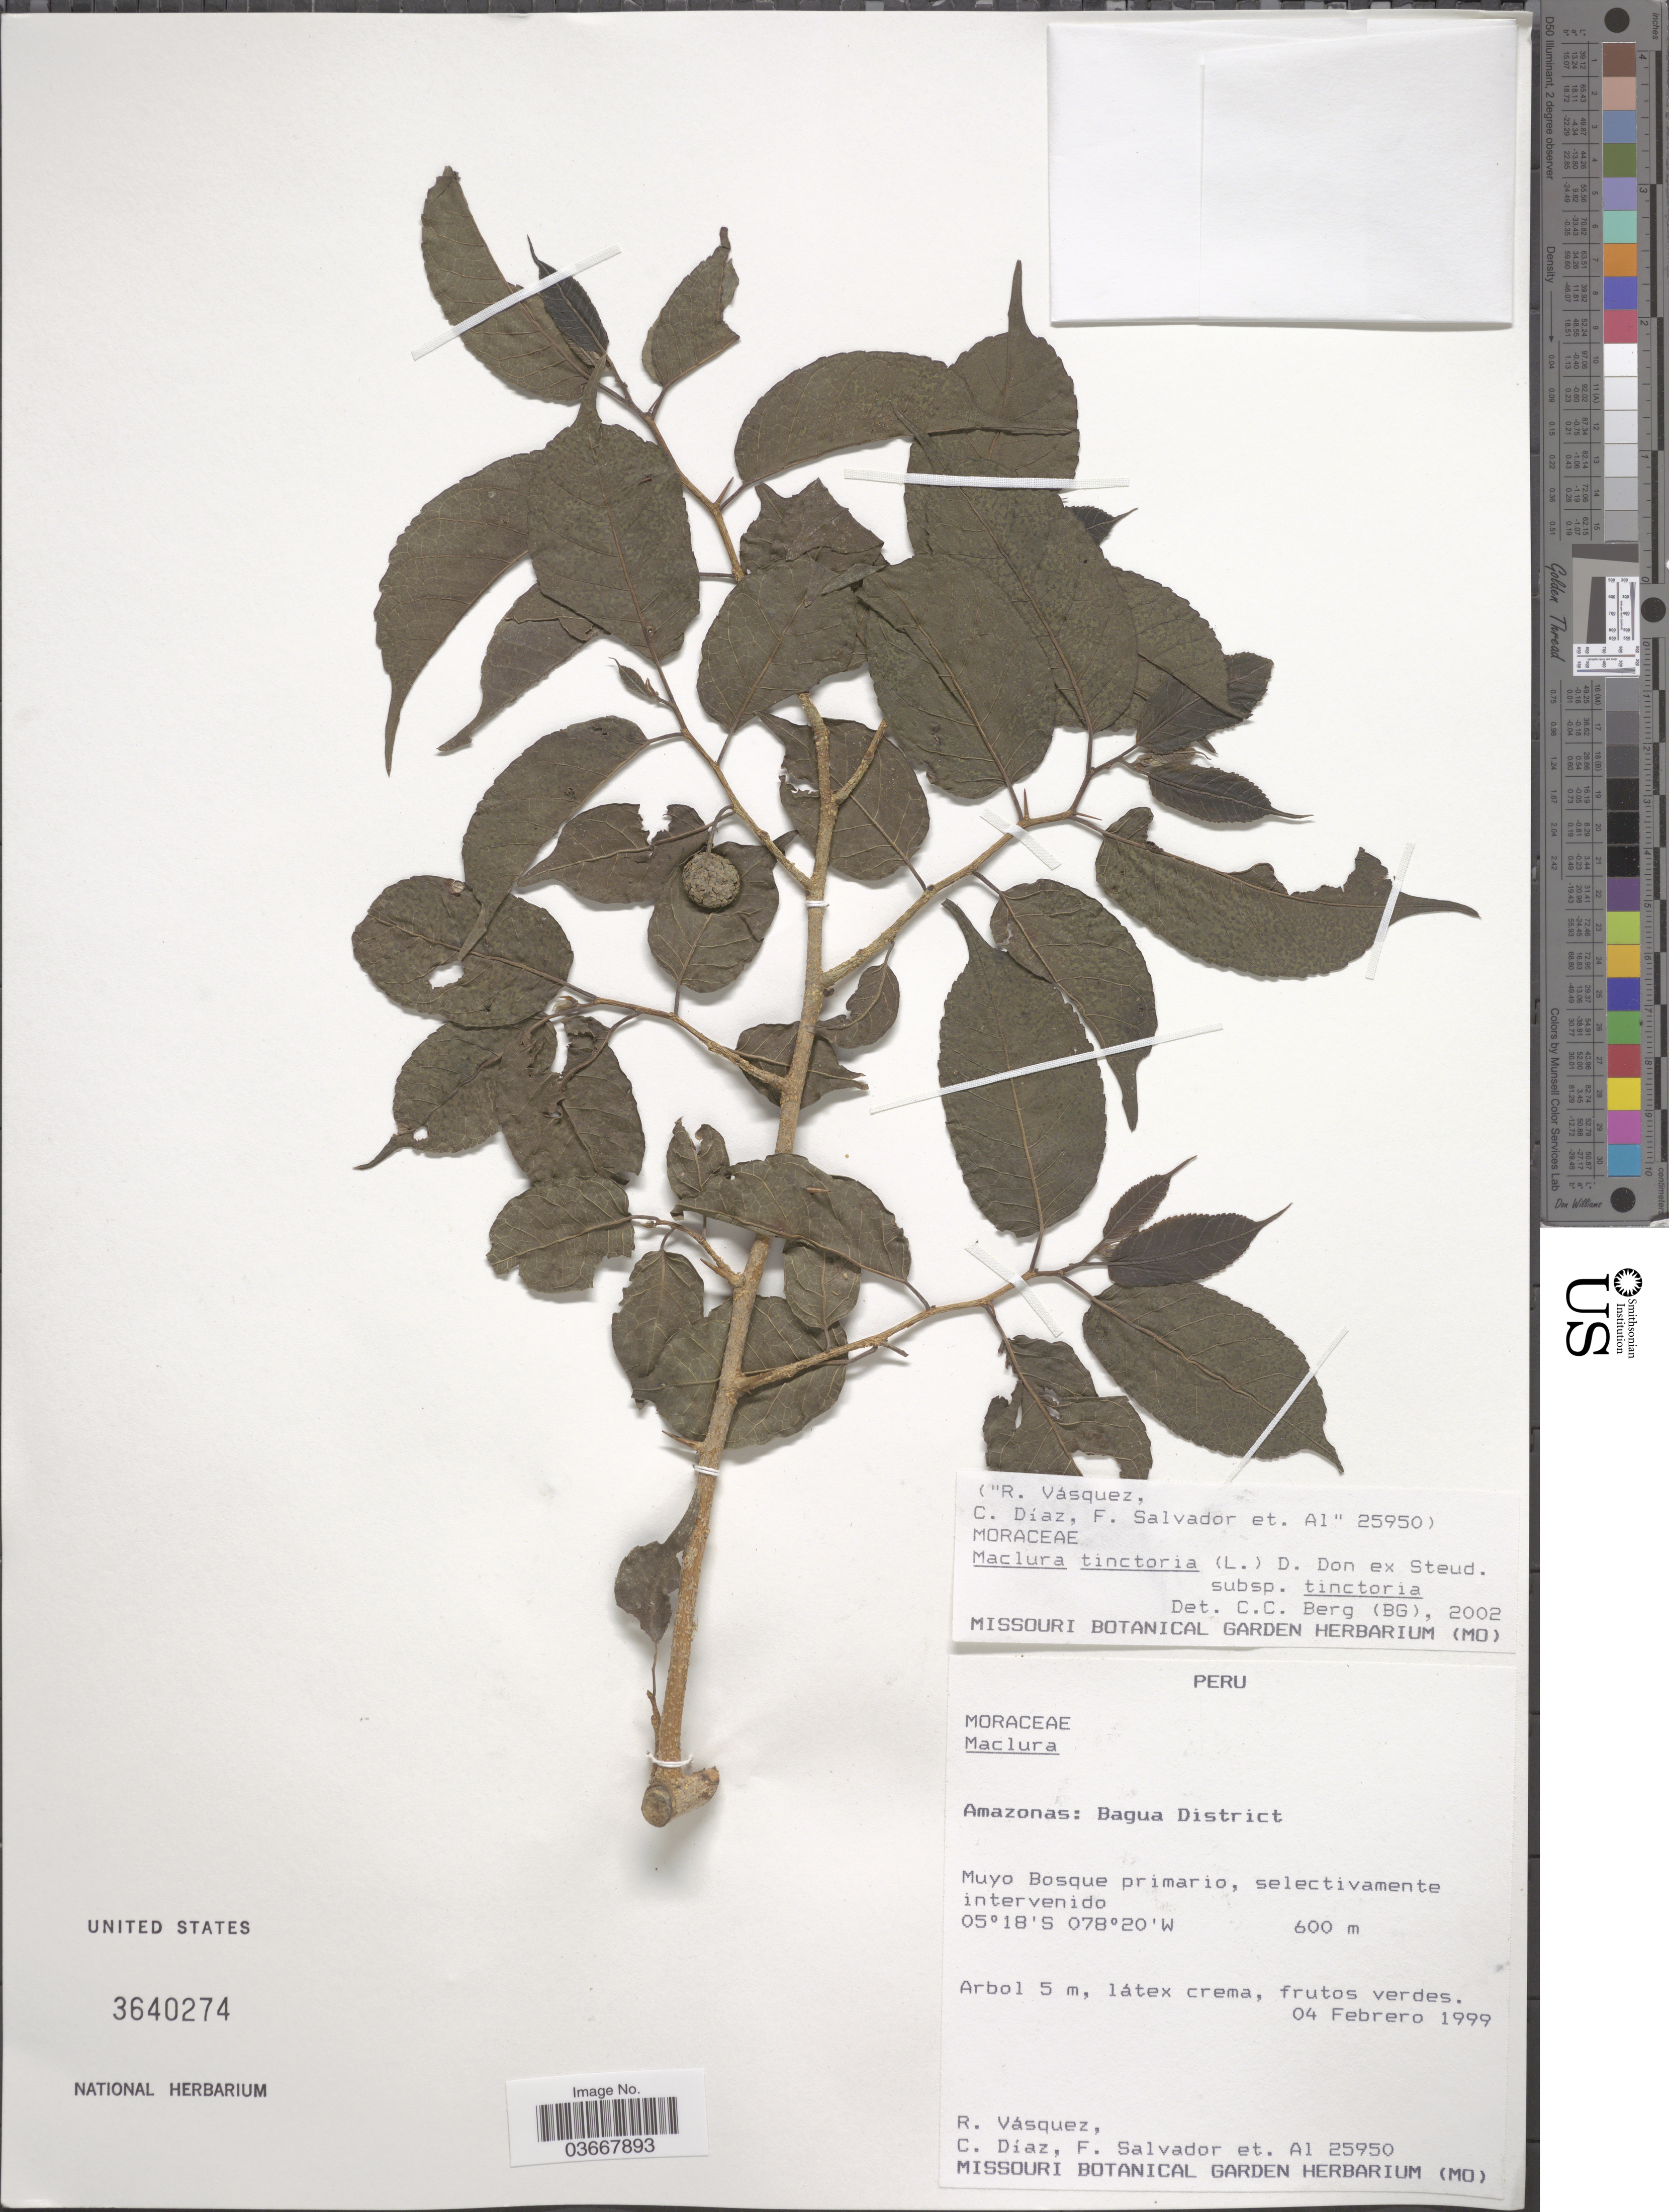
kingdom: Plantae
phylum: Tracheophyta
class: Magnoliopsida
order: Rosales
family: Moraceae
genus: Maclura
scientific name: Maclura tinctoria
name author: (L.) D. Don ex Steud.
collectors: R. Vásquez, C. Díaz, F. Salvador & et al.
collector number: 25950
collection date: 1999-02-04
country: Peru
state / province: Amazonas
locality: Bagua District. Muyo Bosque primario, selectivamente intervenido.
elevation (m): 600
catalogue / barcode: US 3640274